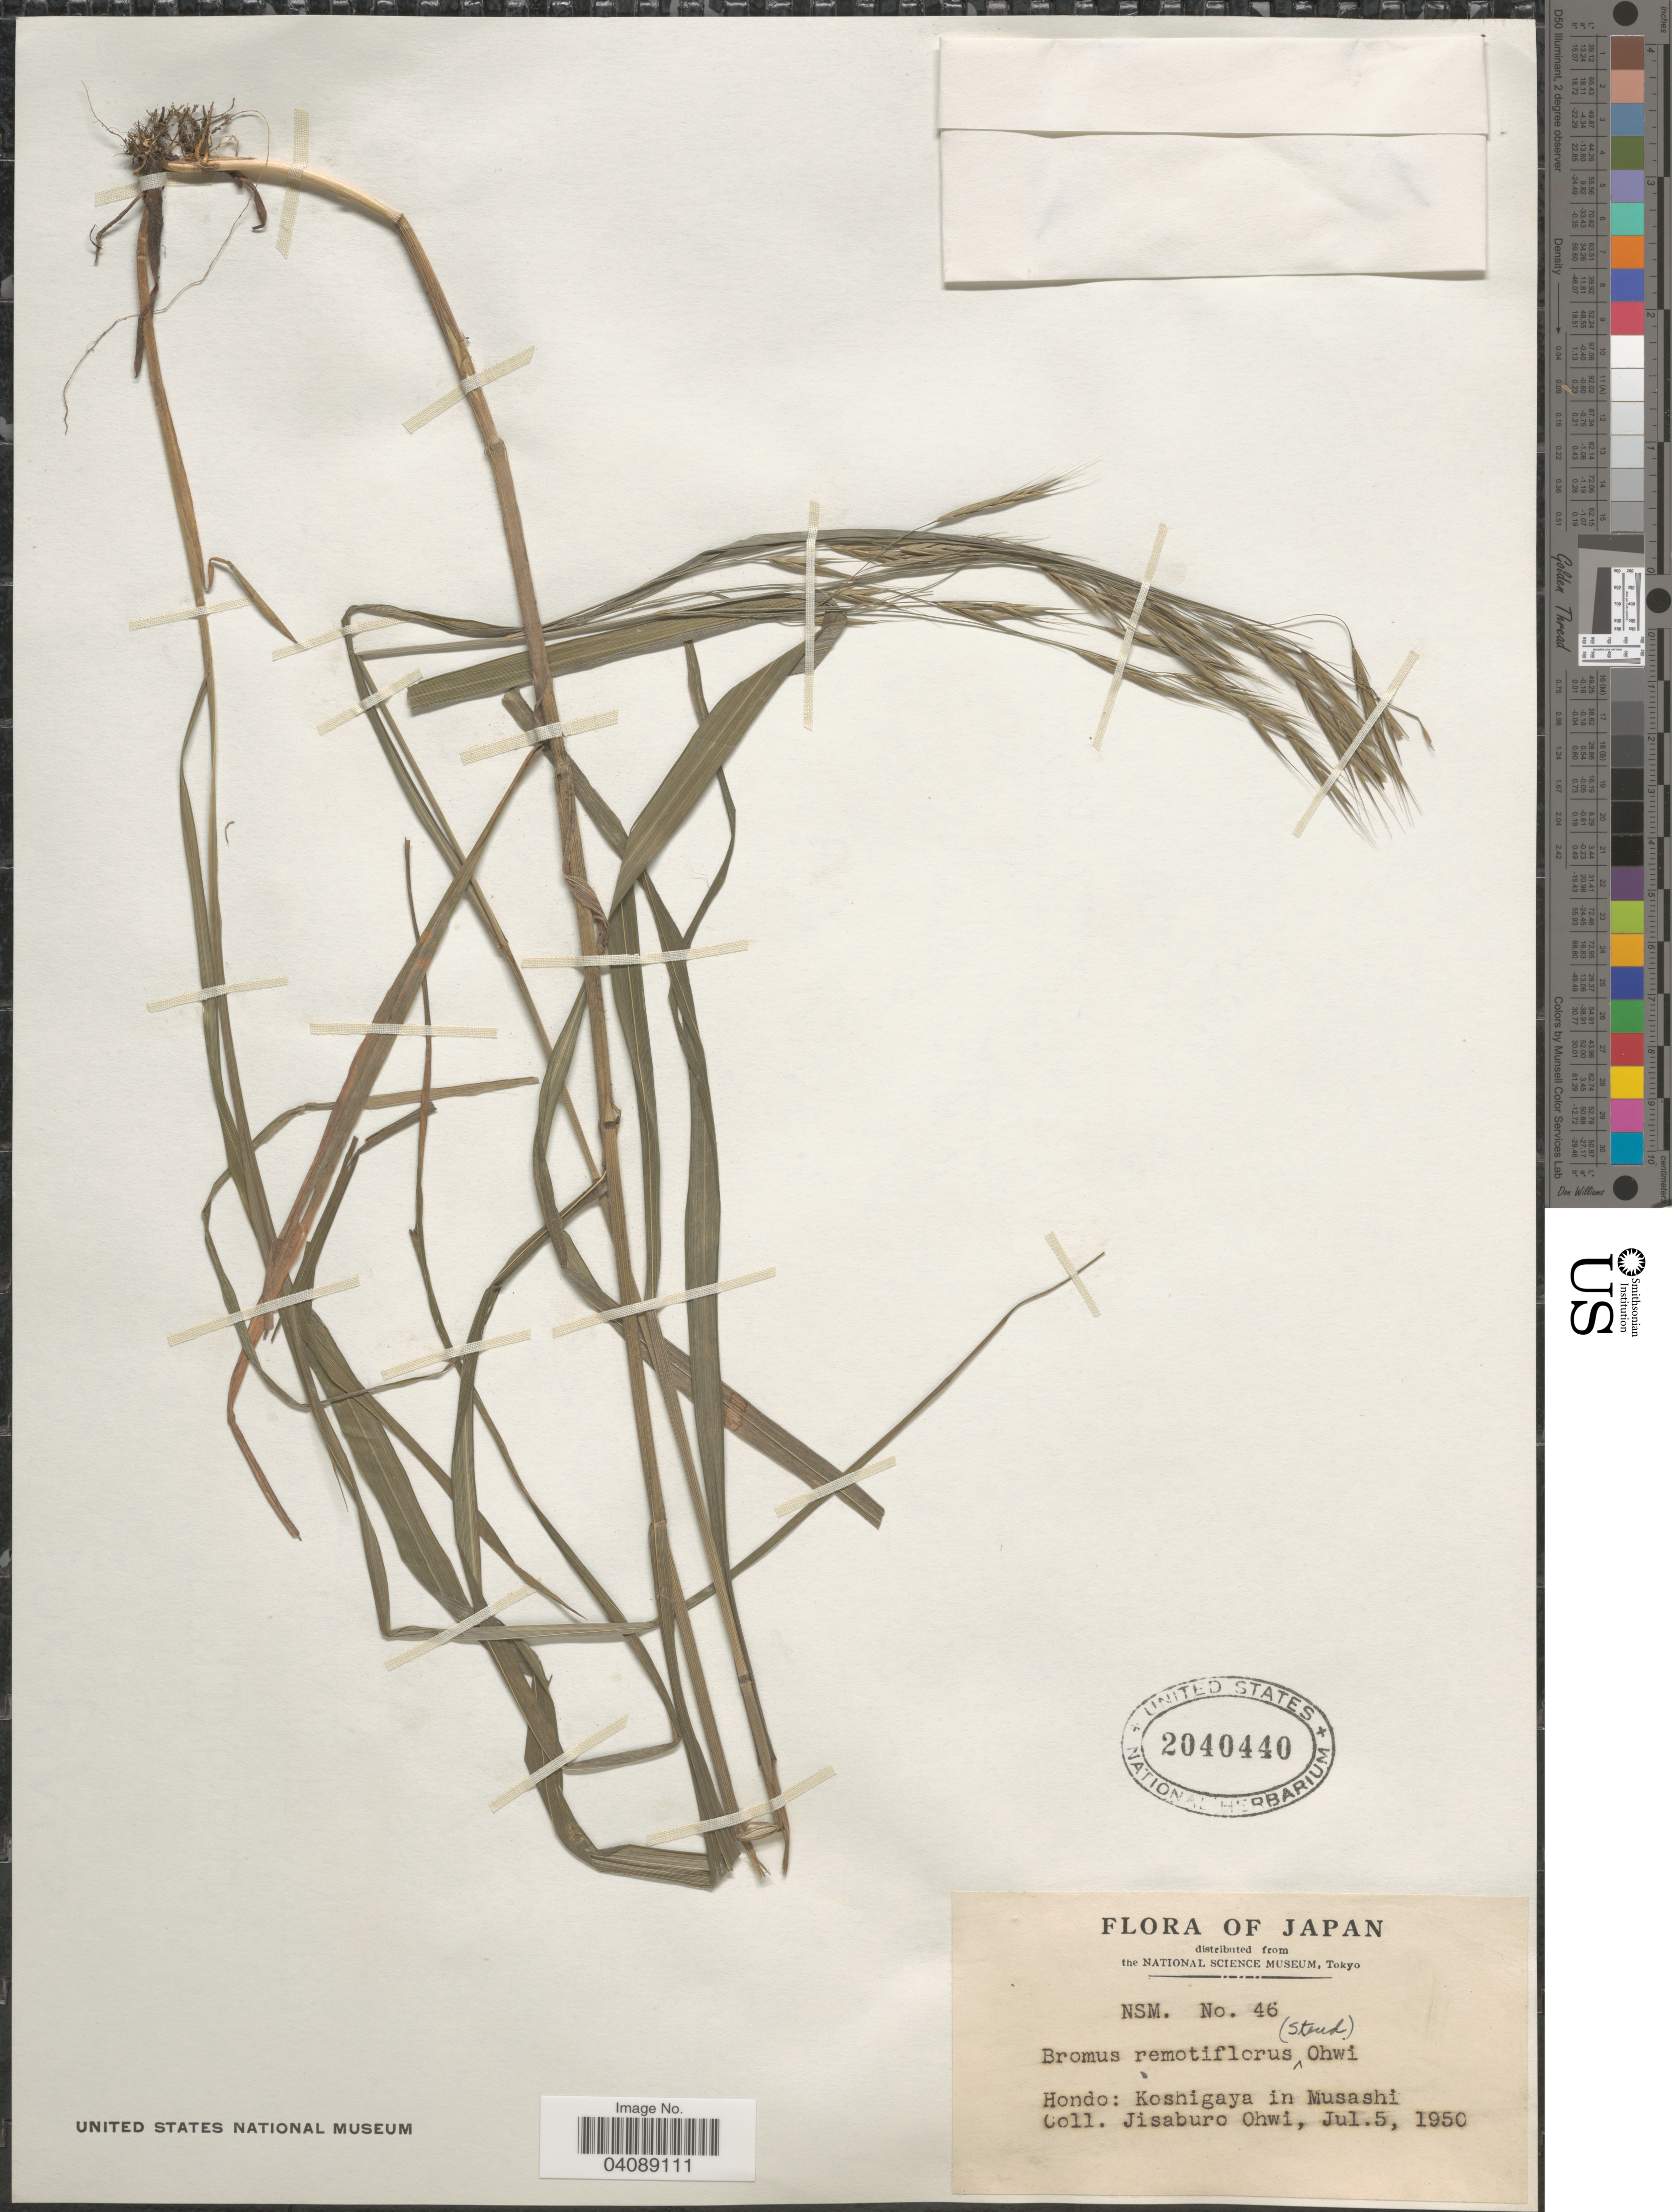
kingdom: Plantae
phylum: Tracheophyta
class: Liliopsida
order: Poales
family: Poaceae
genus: Bromus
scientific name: Bromus remotiflorus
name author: (Steud.) Ohwi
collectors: J. Ohwi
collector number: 46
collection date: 1950-07-05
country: Japan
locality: Hondo: Koshigaya in Musashi.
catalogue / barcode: US 2040440